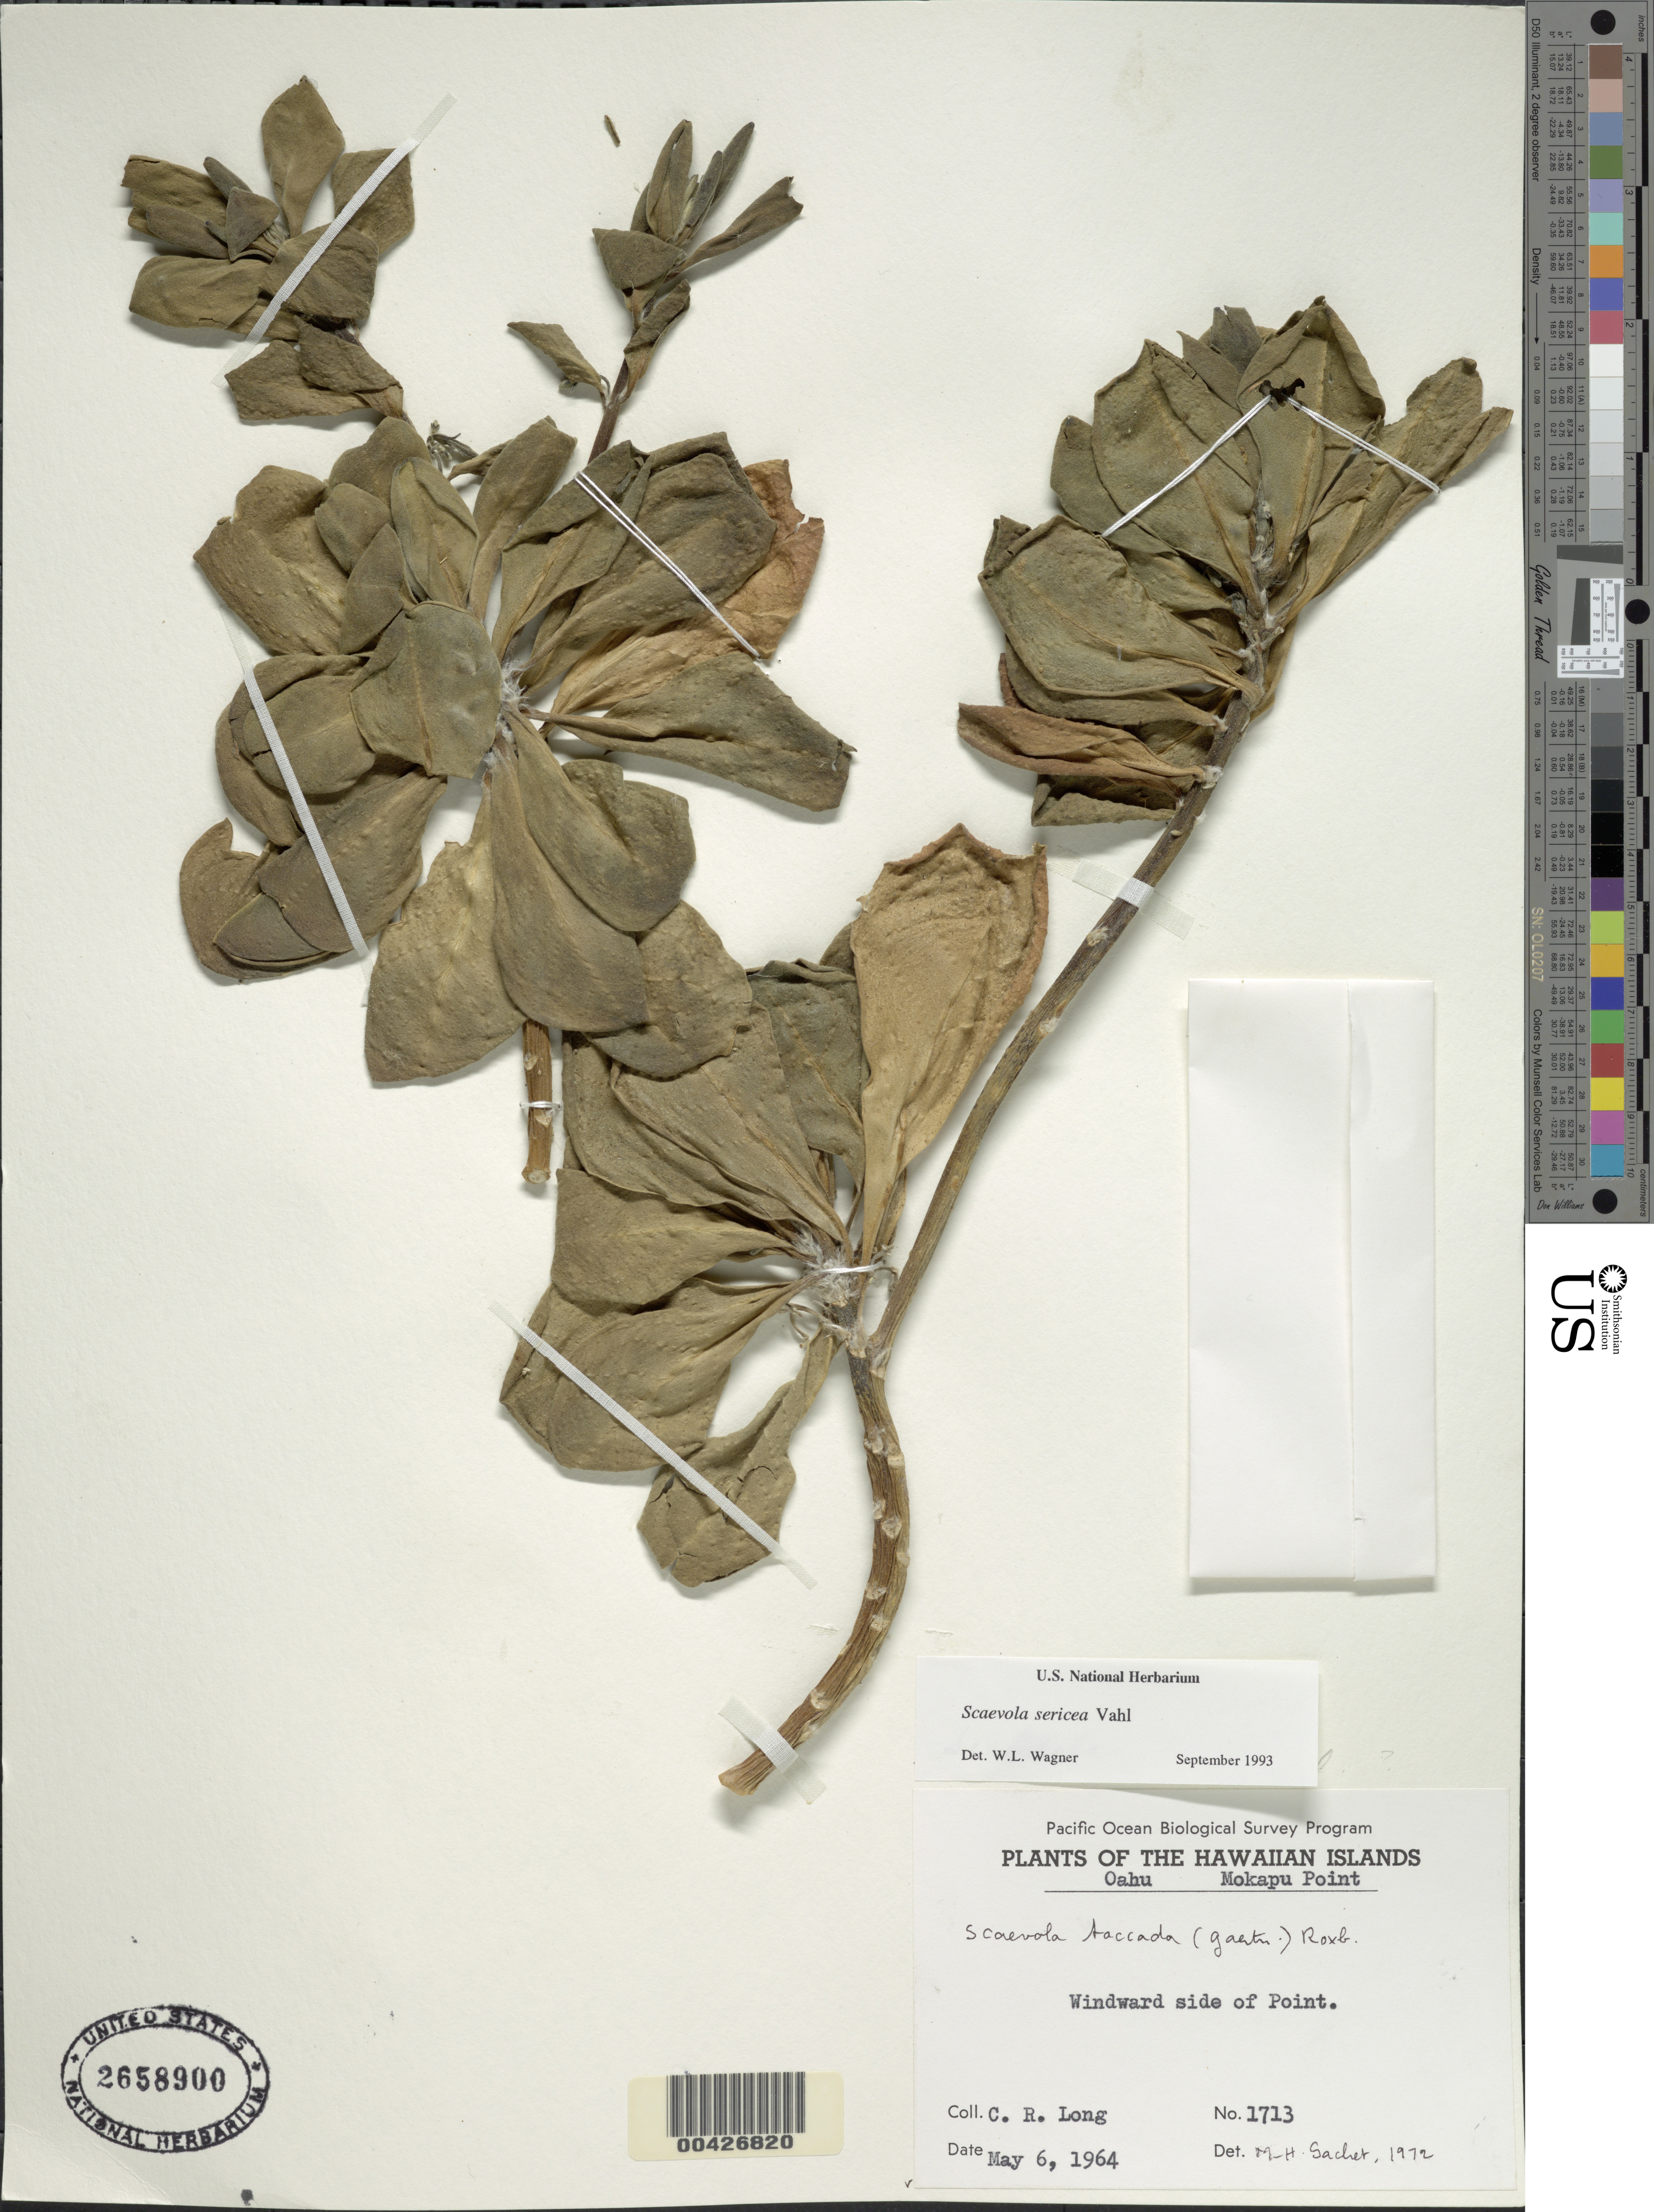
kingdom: Plantae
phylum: Tracheophyta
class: Magnoliopsida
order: Asterales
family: Goodeniaceae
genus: Scaevola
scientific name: Scaevola taccada var. taccada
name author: (Gaertn.) Roxb.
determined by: Wagner, W. L., (BOT), Smithsonian Institution - National Museum of Natural History (UNITED STATES)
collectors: C. Long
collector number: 1713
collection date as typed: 6 May 1964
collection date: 1964-05-06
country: United States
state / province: Hawaii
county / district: Honolulu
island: Oahu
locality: Mokapu Point, windward side of point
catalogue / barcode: US 2658900